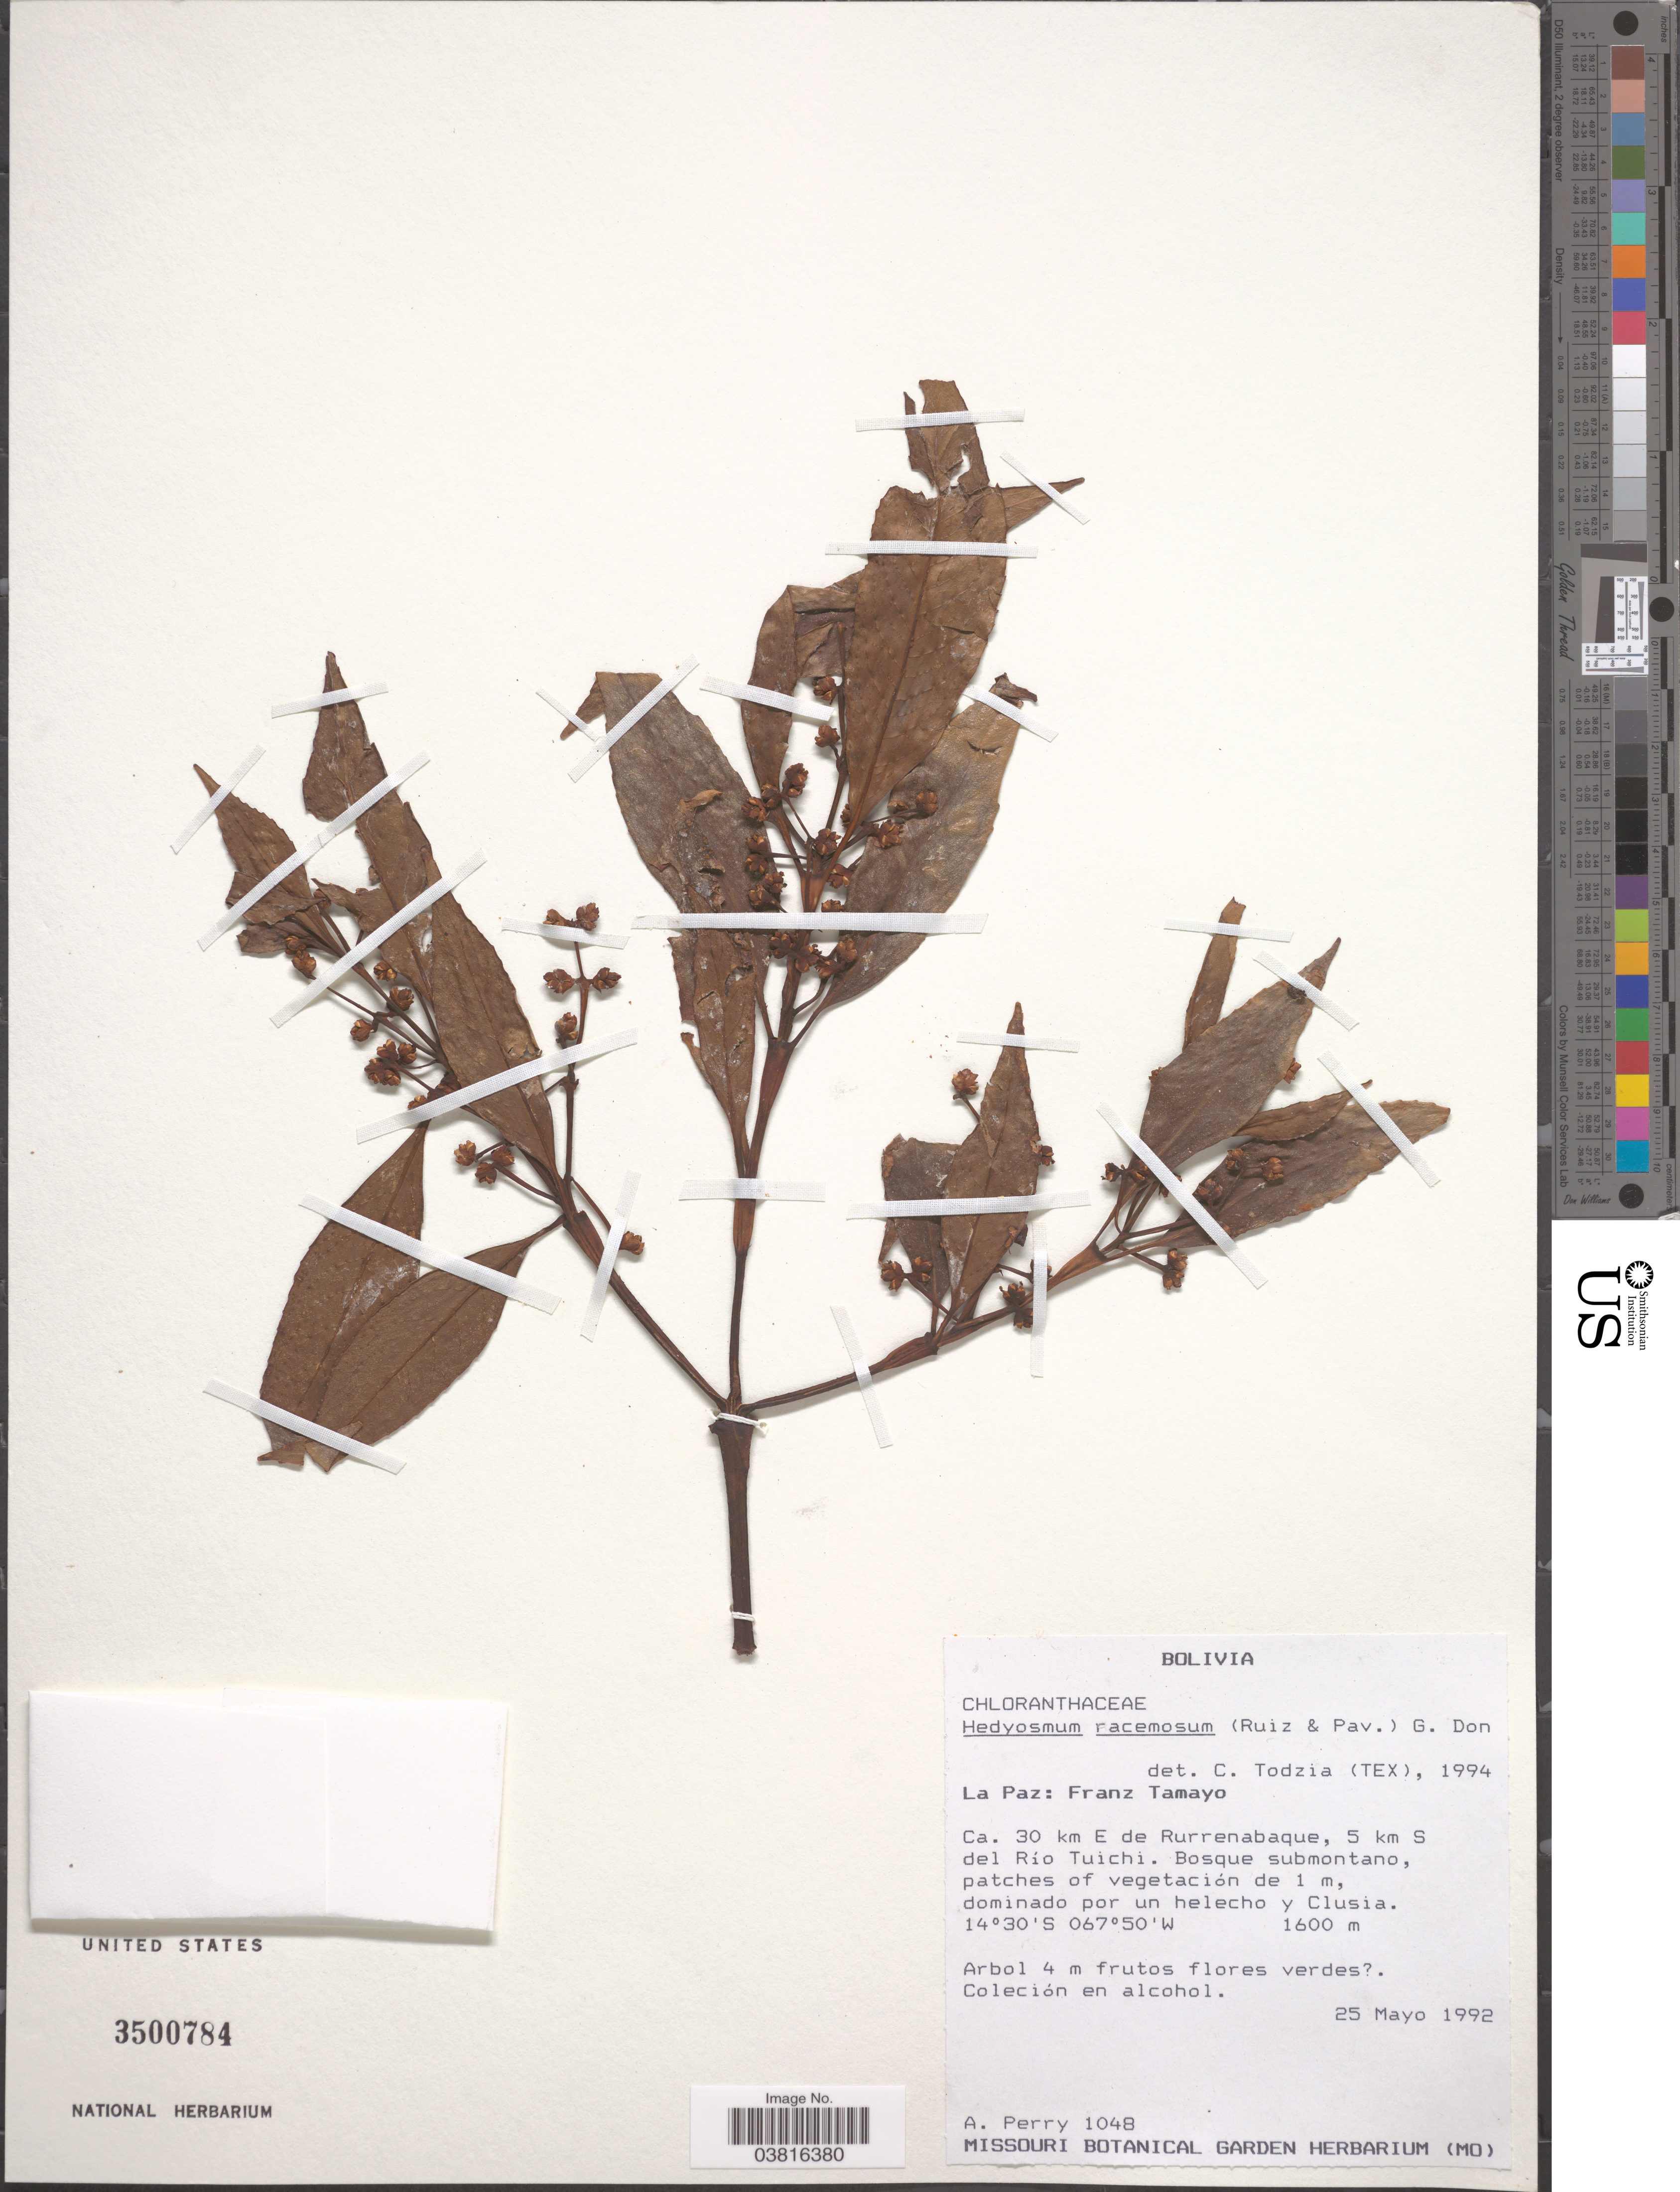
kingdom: Plantae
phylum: Tracheophyta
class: Magnoliopsida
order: Chloranthales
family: Chloranthaceae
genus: Hedyosmum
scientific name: Hedyosmum racemosum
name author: (Ruiz & Pav.) G. Don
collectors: A. Perry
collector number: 1048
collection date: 1992-05-25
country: Bolivia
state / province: La Paz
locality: Franz Tamayo. Ca. 30 km E de Rurrenabaque, 5 km S del Río Tuichi.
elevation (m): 1600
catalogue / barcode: US 3500784